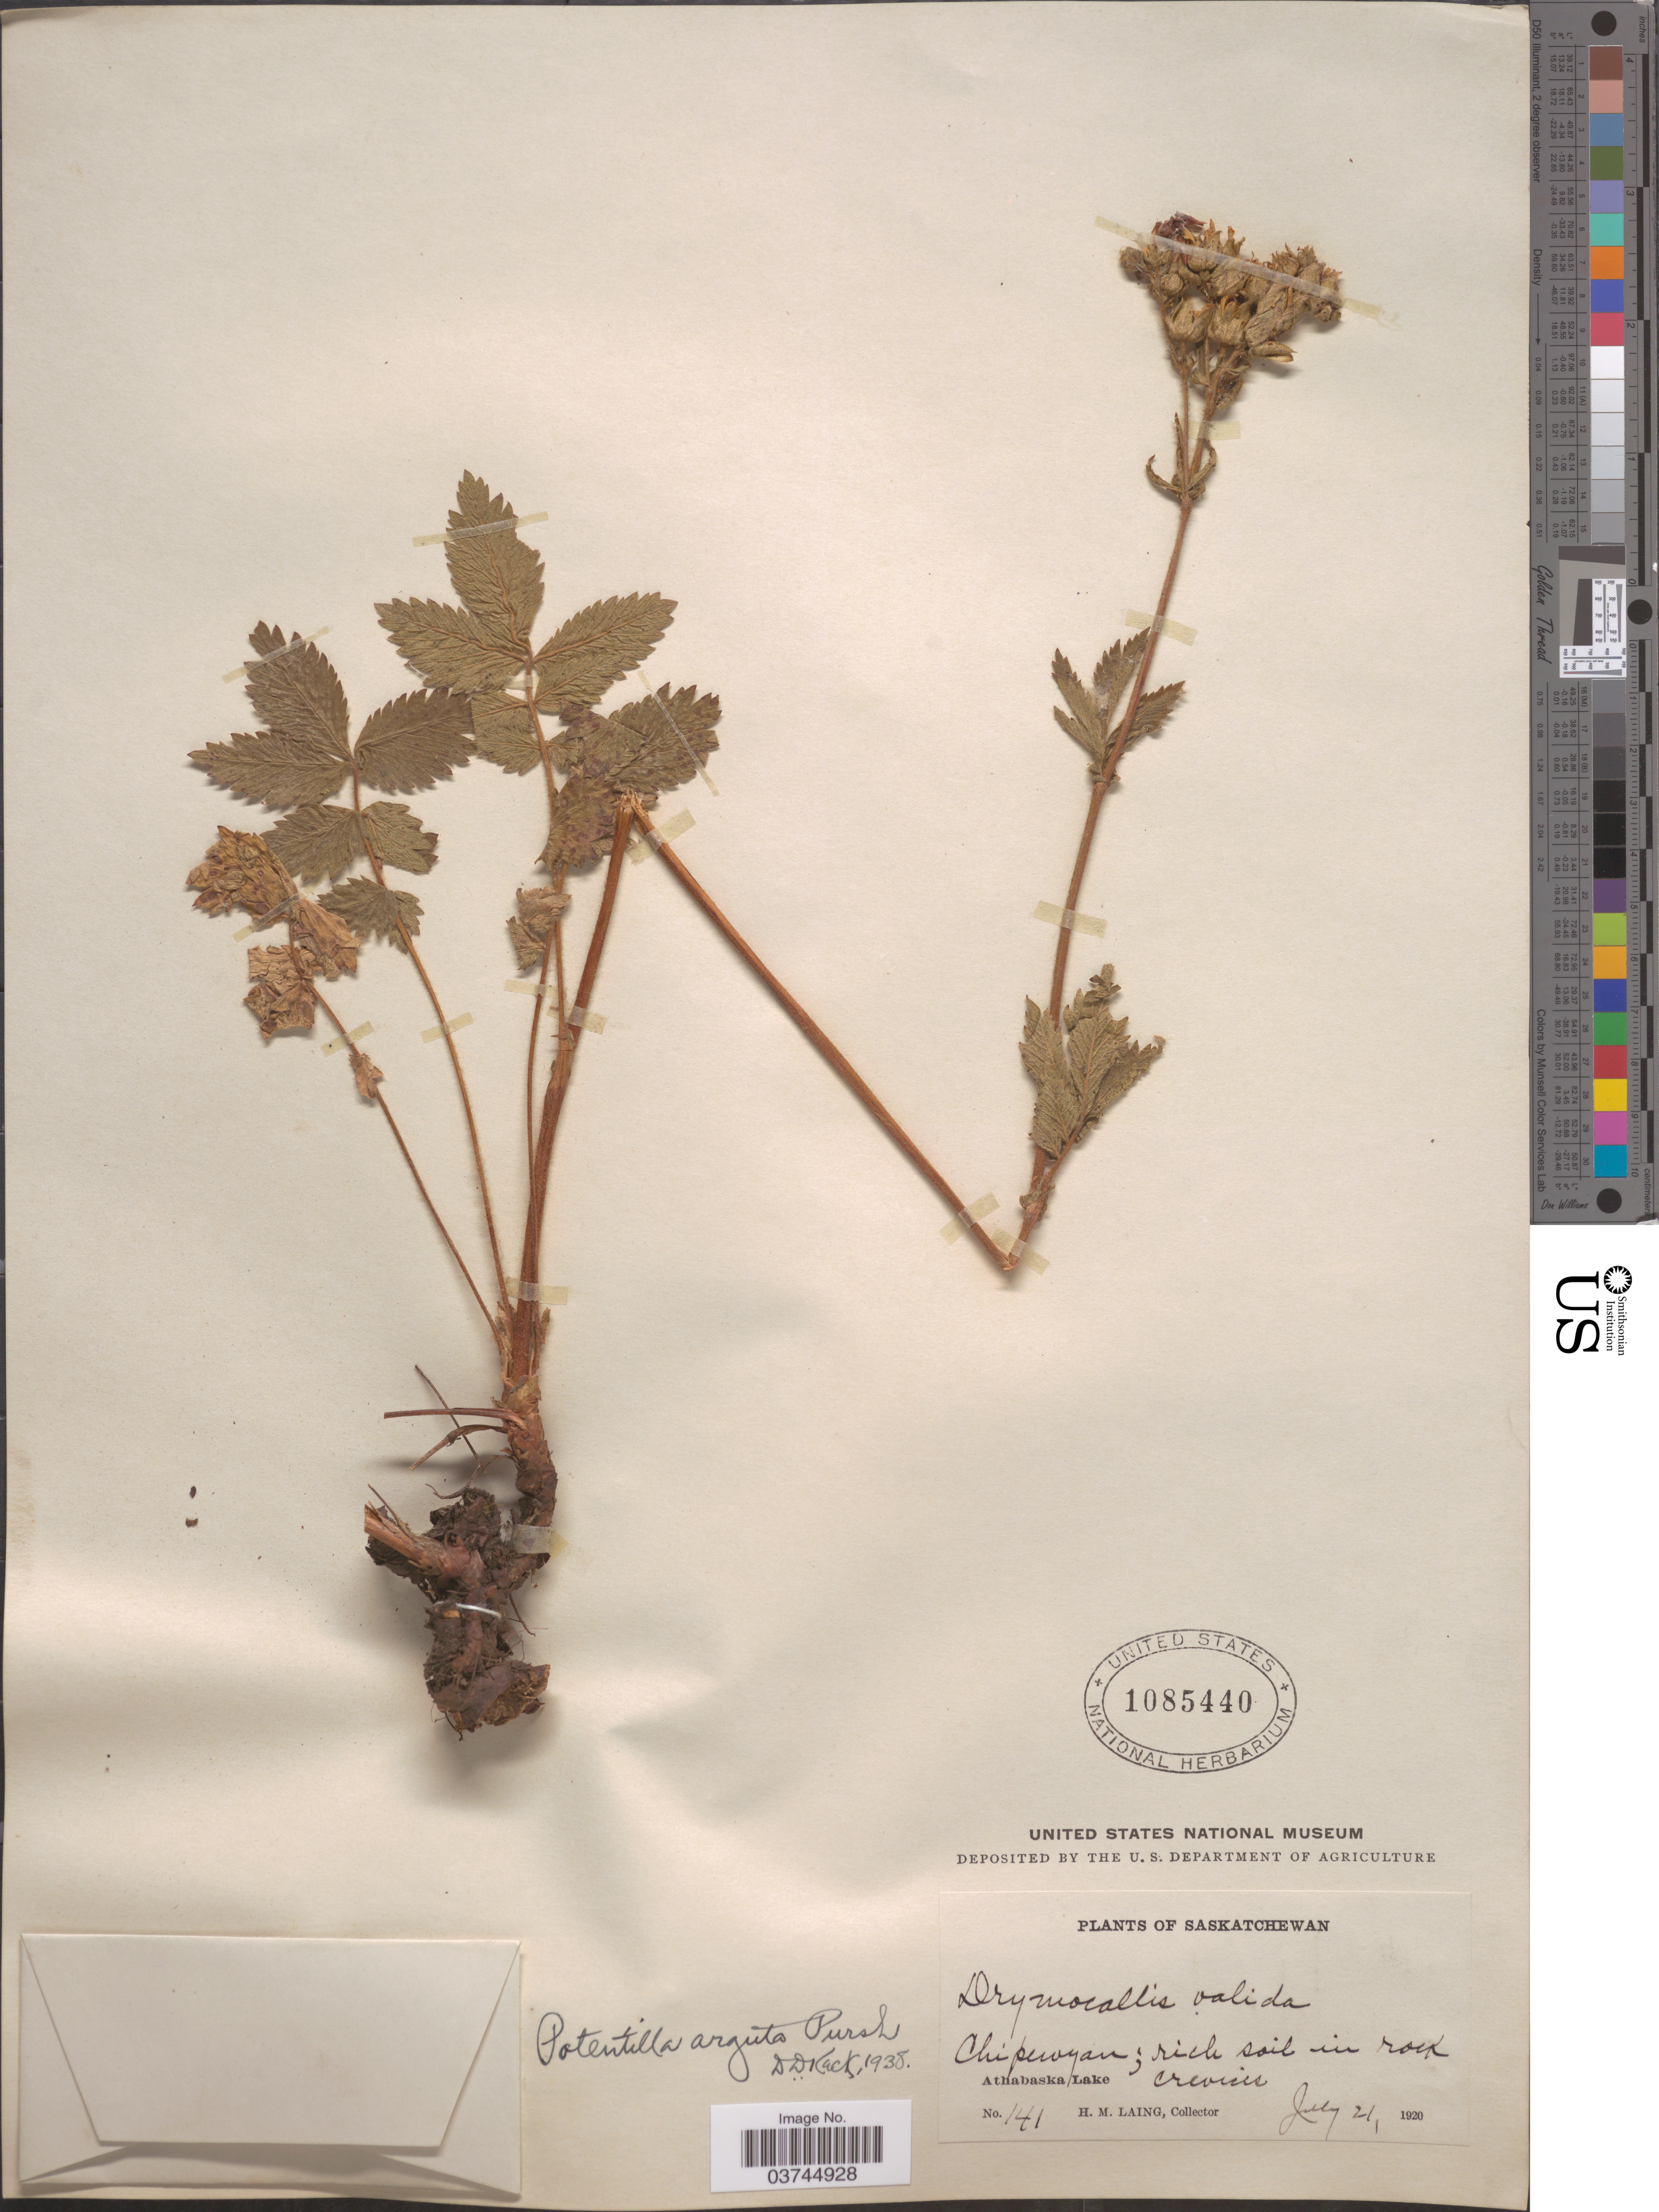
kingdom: Plantae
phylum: Tracheophyta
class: Magnoliopsida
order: Rosales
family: Rosaceae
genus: Drymocallis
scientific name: Drymocallis arguta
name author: (Pursh) Rydb.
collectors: H. Laing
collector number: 141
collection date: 1920-07-21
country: Canada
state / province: Saskatchewan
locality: Chipewyan; Athabaska Lake.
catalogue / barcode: US 1085440